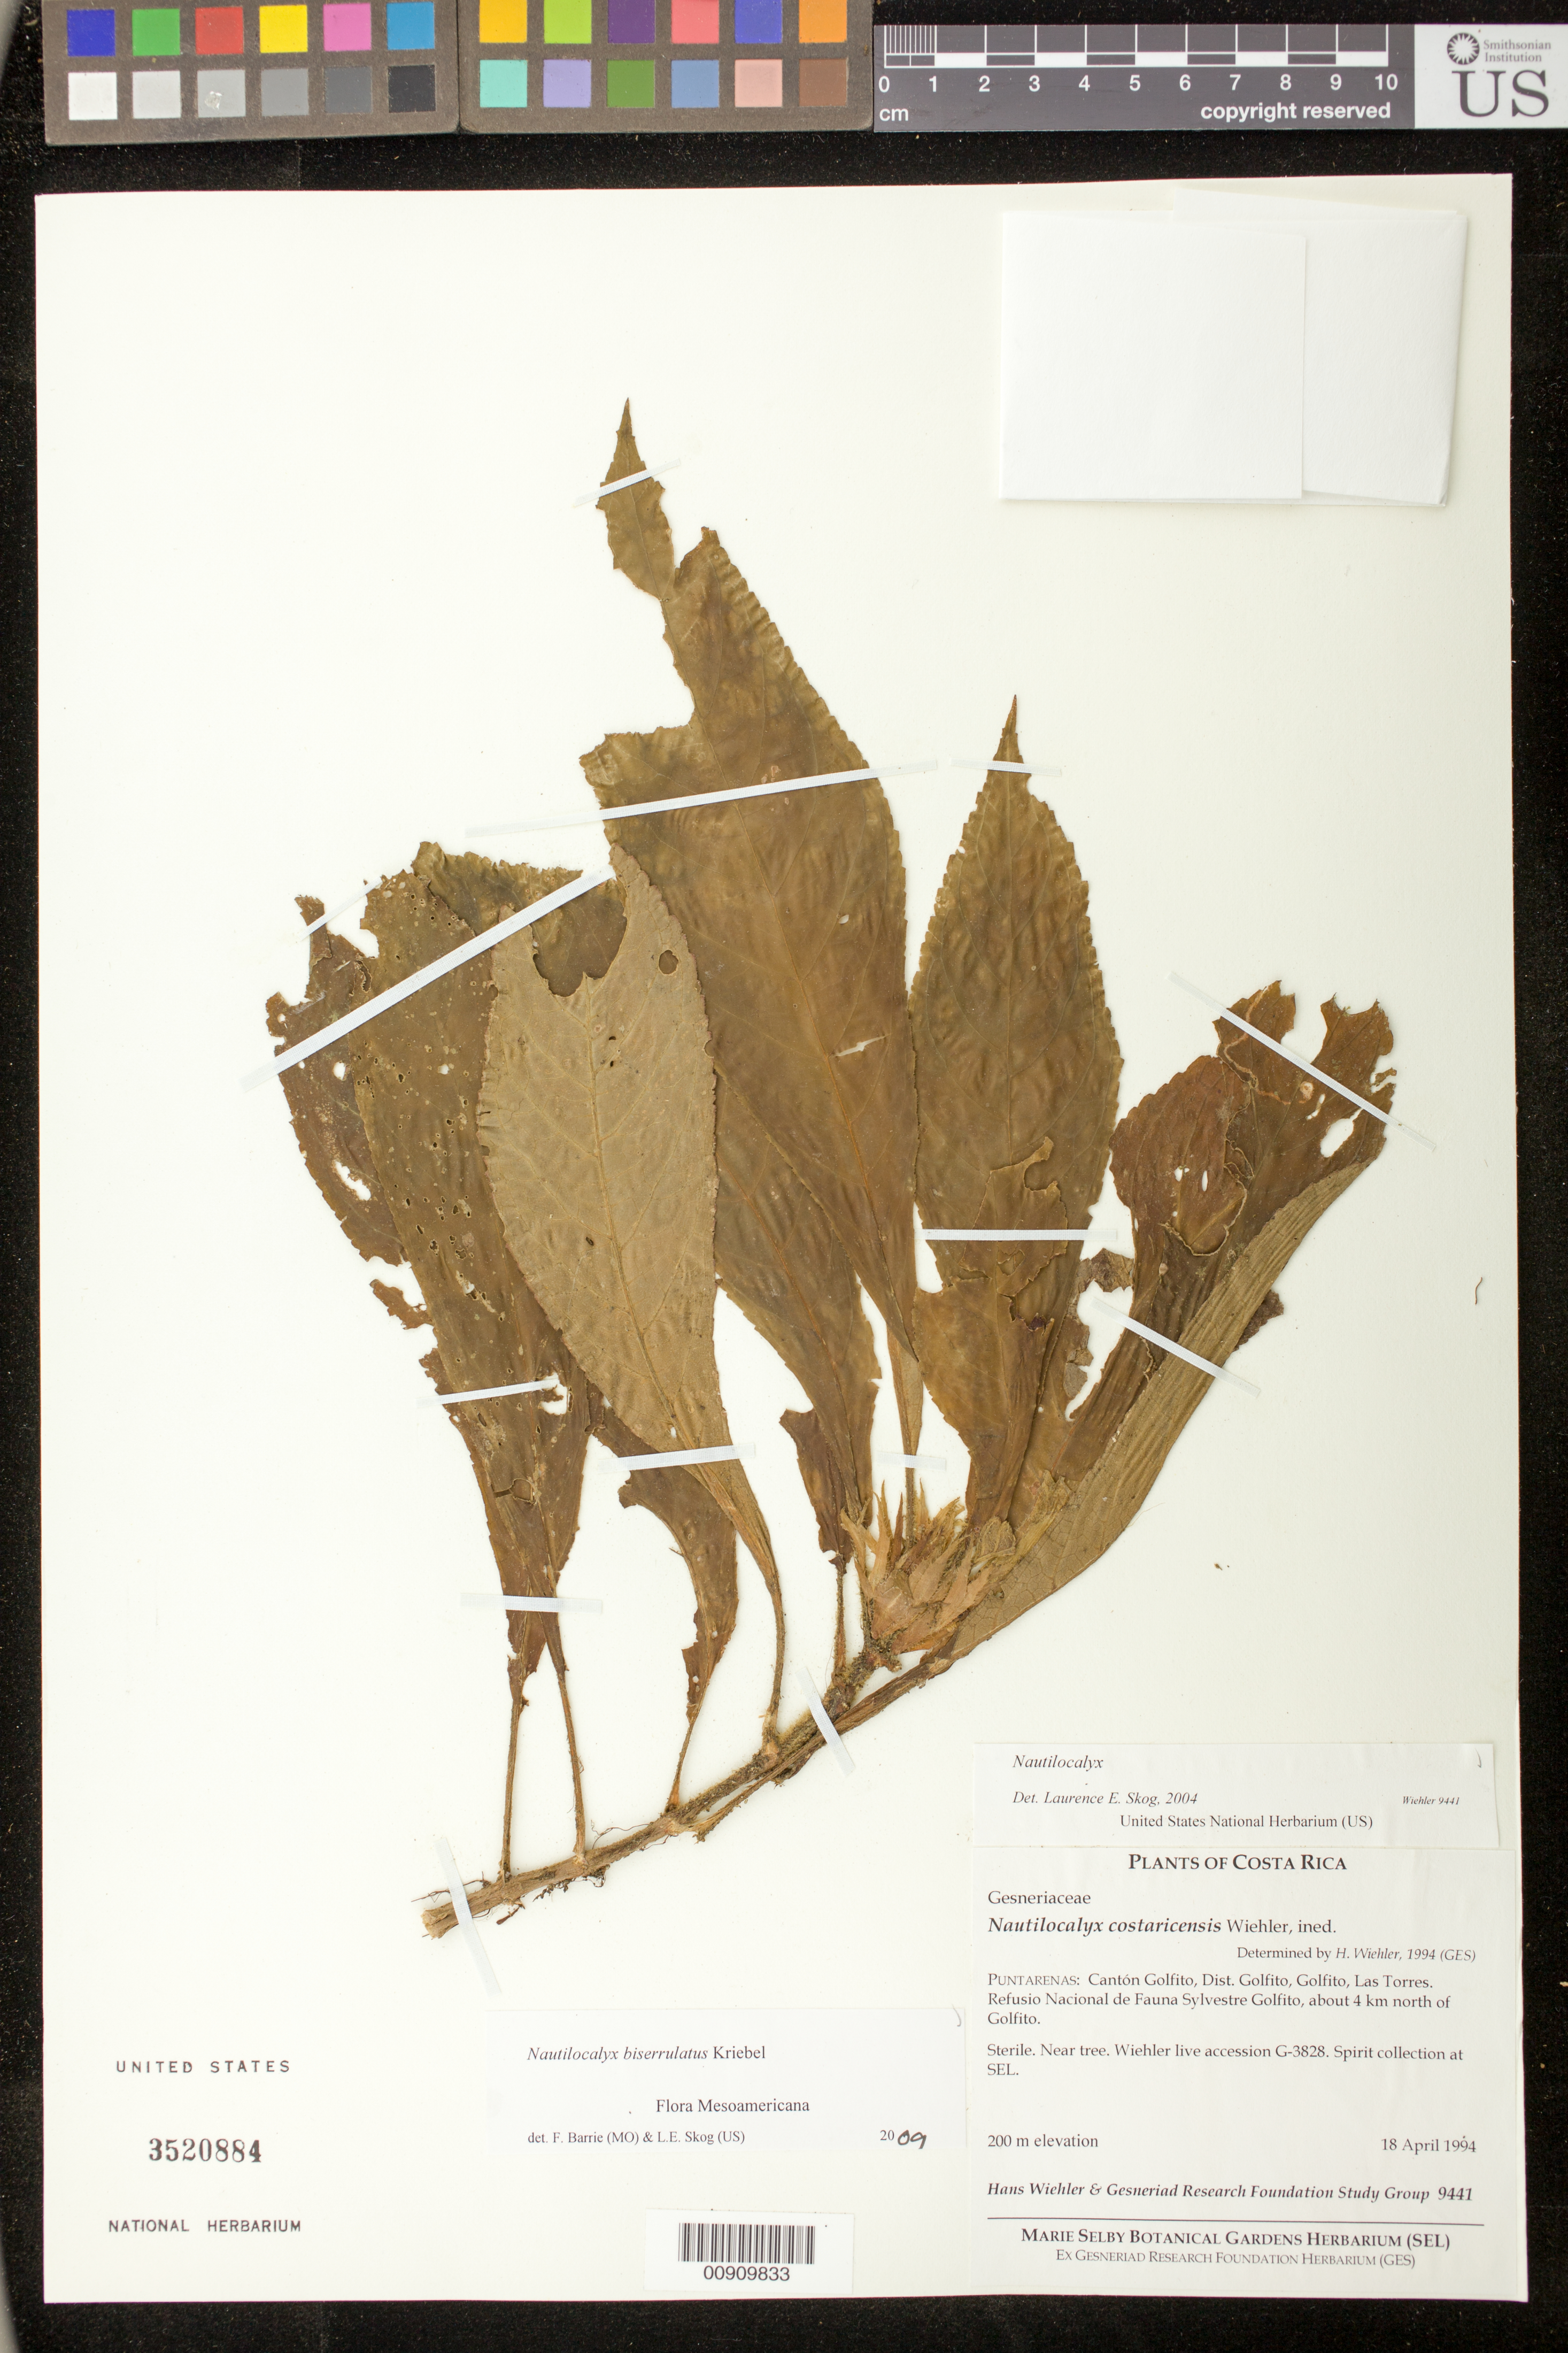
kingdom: Plantae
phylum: Tracheophyta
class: Magnoliopsida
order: Lamiales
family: Gesneriaceae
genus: Nautilocalyx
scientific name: Nautilocalyx biserrulatus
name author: Kriebel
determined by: Barrie, F. R.; Skog, Laurence E.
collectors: H. J. Wiehler & GRF Study Group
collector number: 9441 [G-3828]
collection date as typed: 18 Apr 1994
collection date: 1994-04-18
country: Costa Rica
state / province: Puntarenas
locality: Cantón Golfito, Dist. Golfito, Golfito, Las Torres. Refusio Nacional de Fauna Sylvestre Golfito, about 4 km north of Golfito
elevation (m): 200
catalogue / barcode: US 3520884